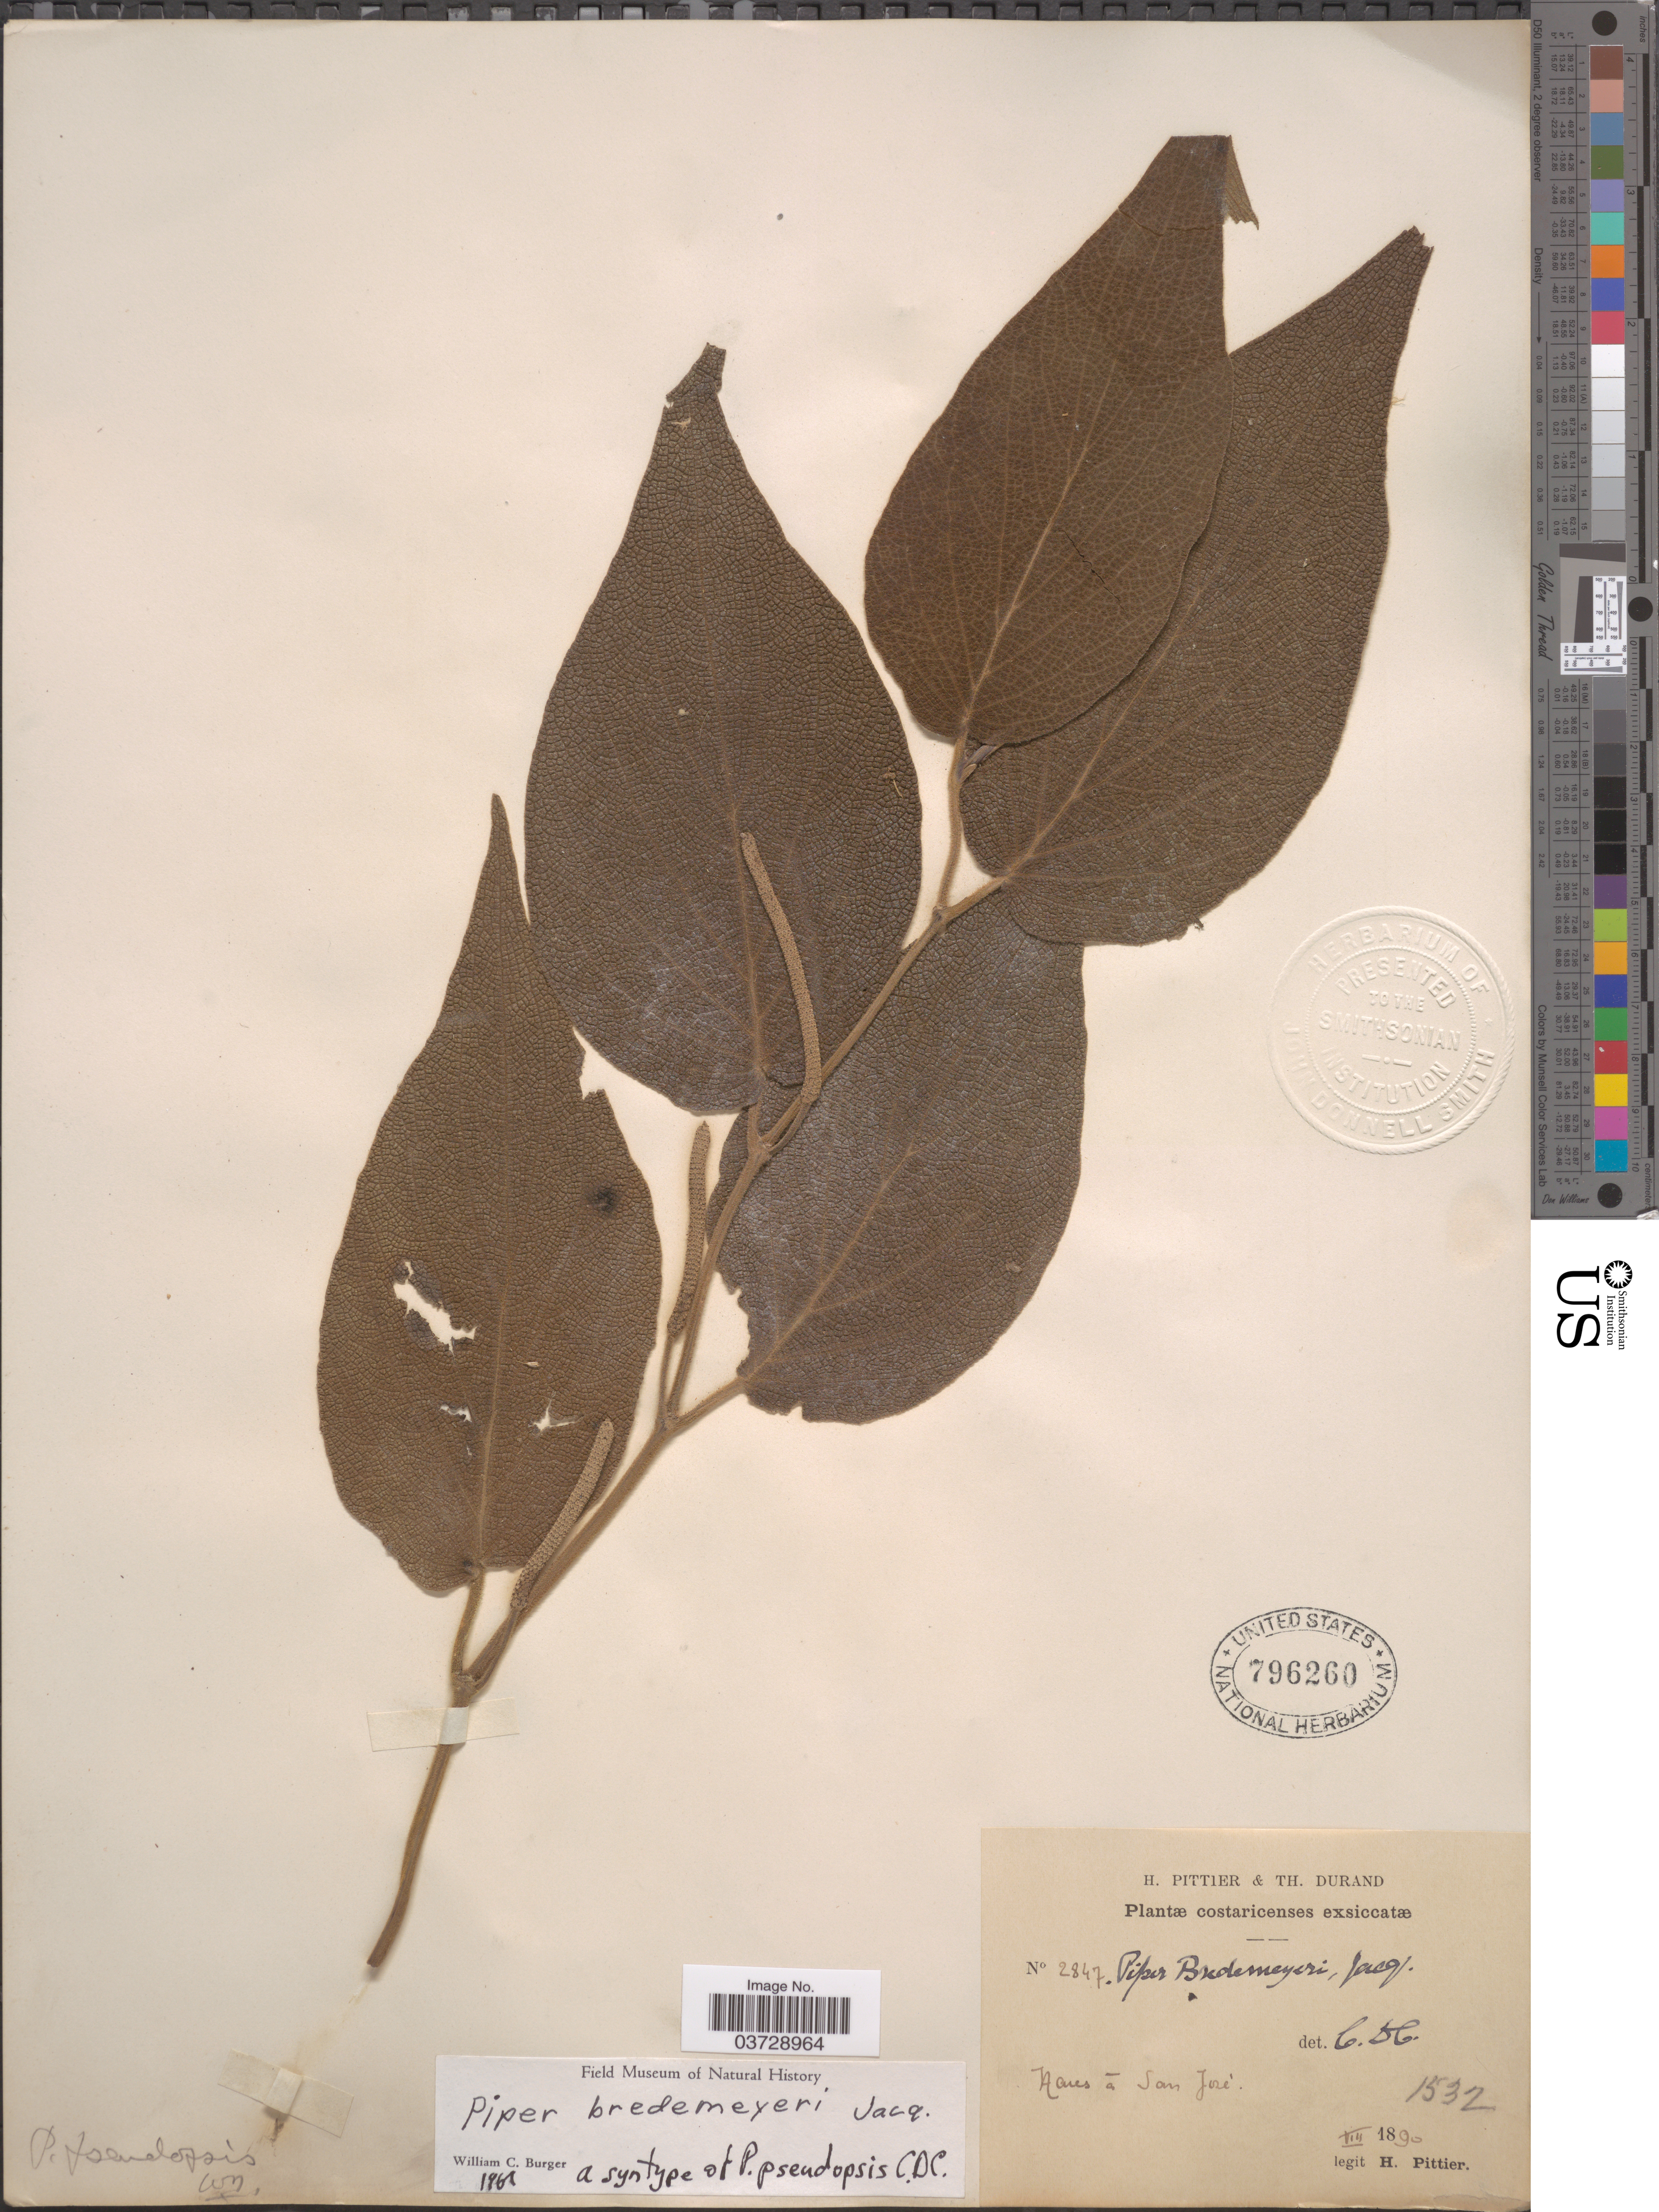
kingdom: Plantae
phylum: Tracheophyta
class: Magnoliopsida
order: Piperales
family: Piperaceae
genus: Piper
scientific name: Piper bredemeyeri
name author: J. Jacq.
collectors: H. F. Pittier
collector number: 2847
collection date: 1890-08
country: Costa Rica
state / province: San José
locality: Haies ā San José.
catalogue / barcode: US 796260